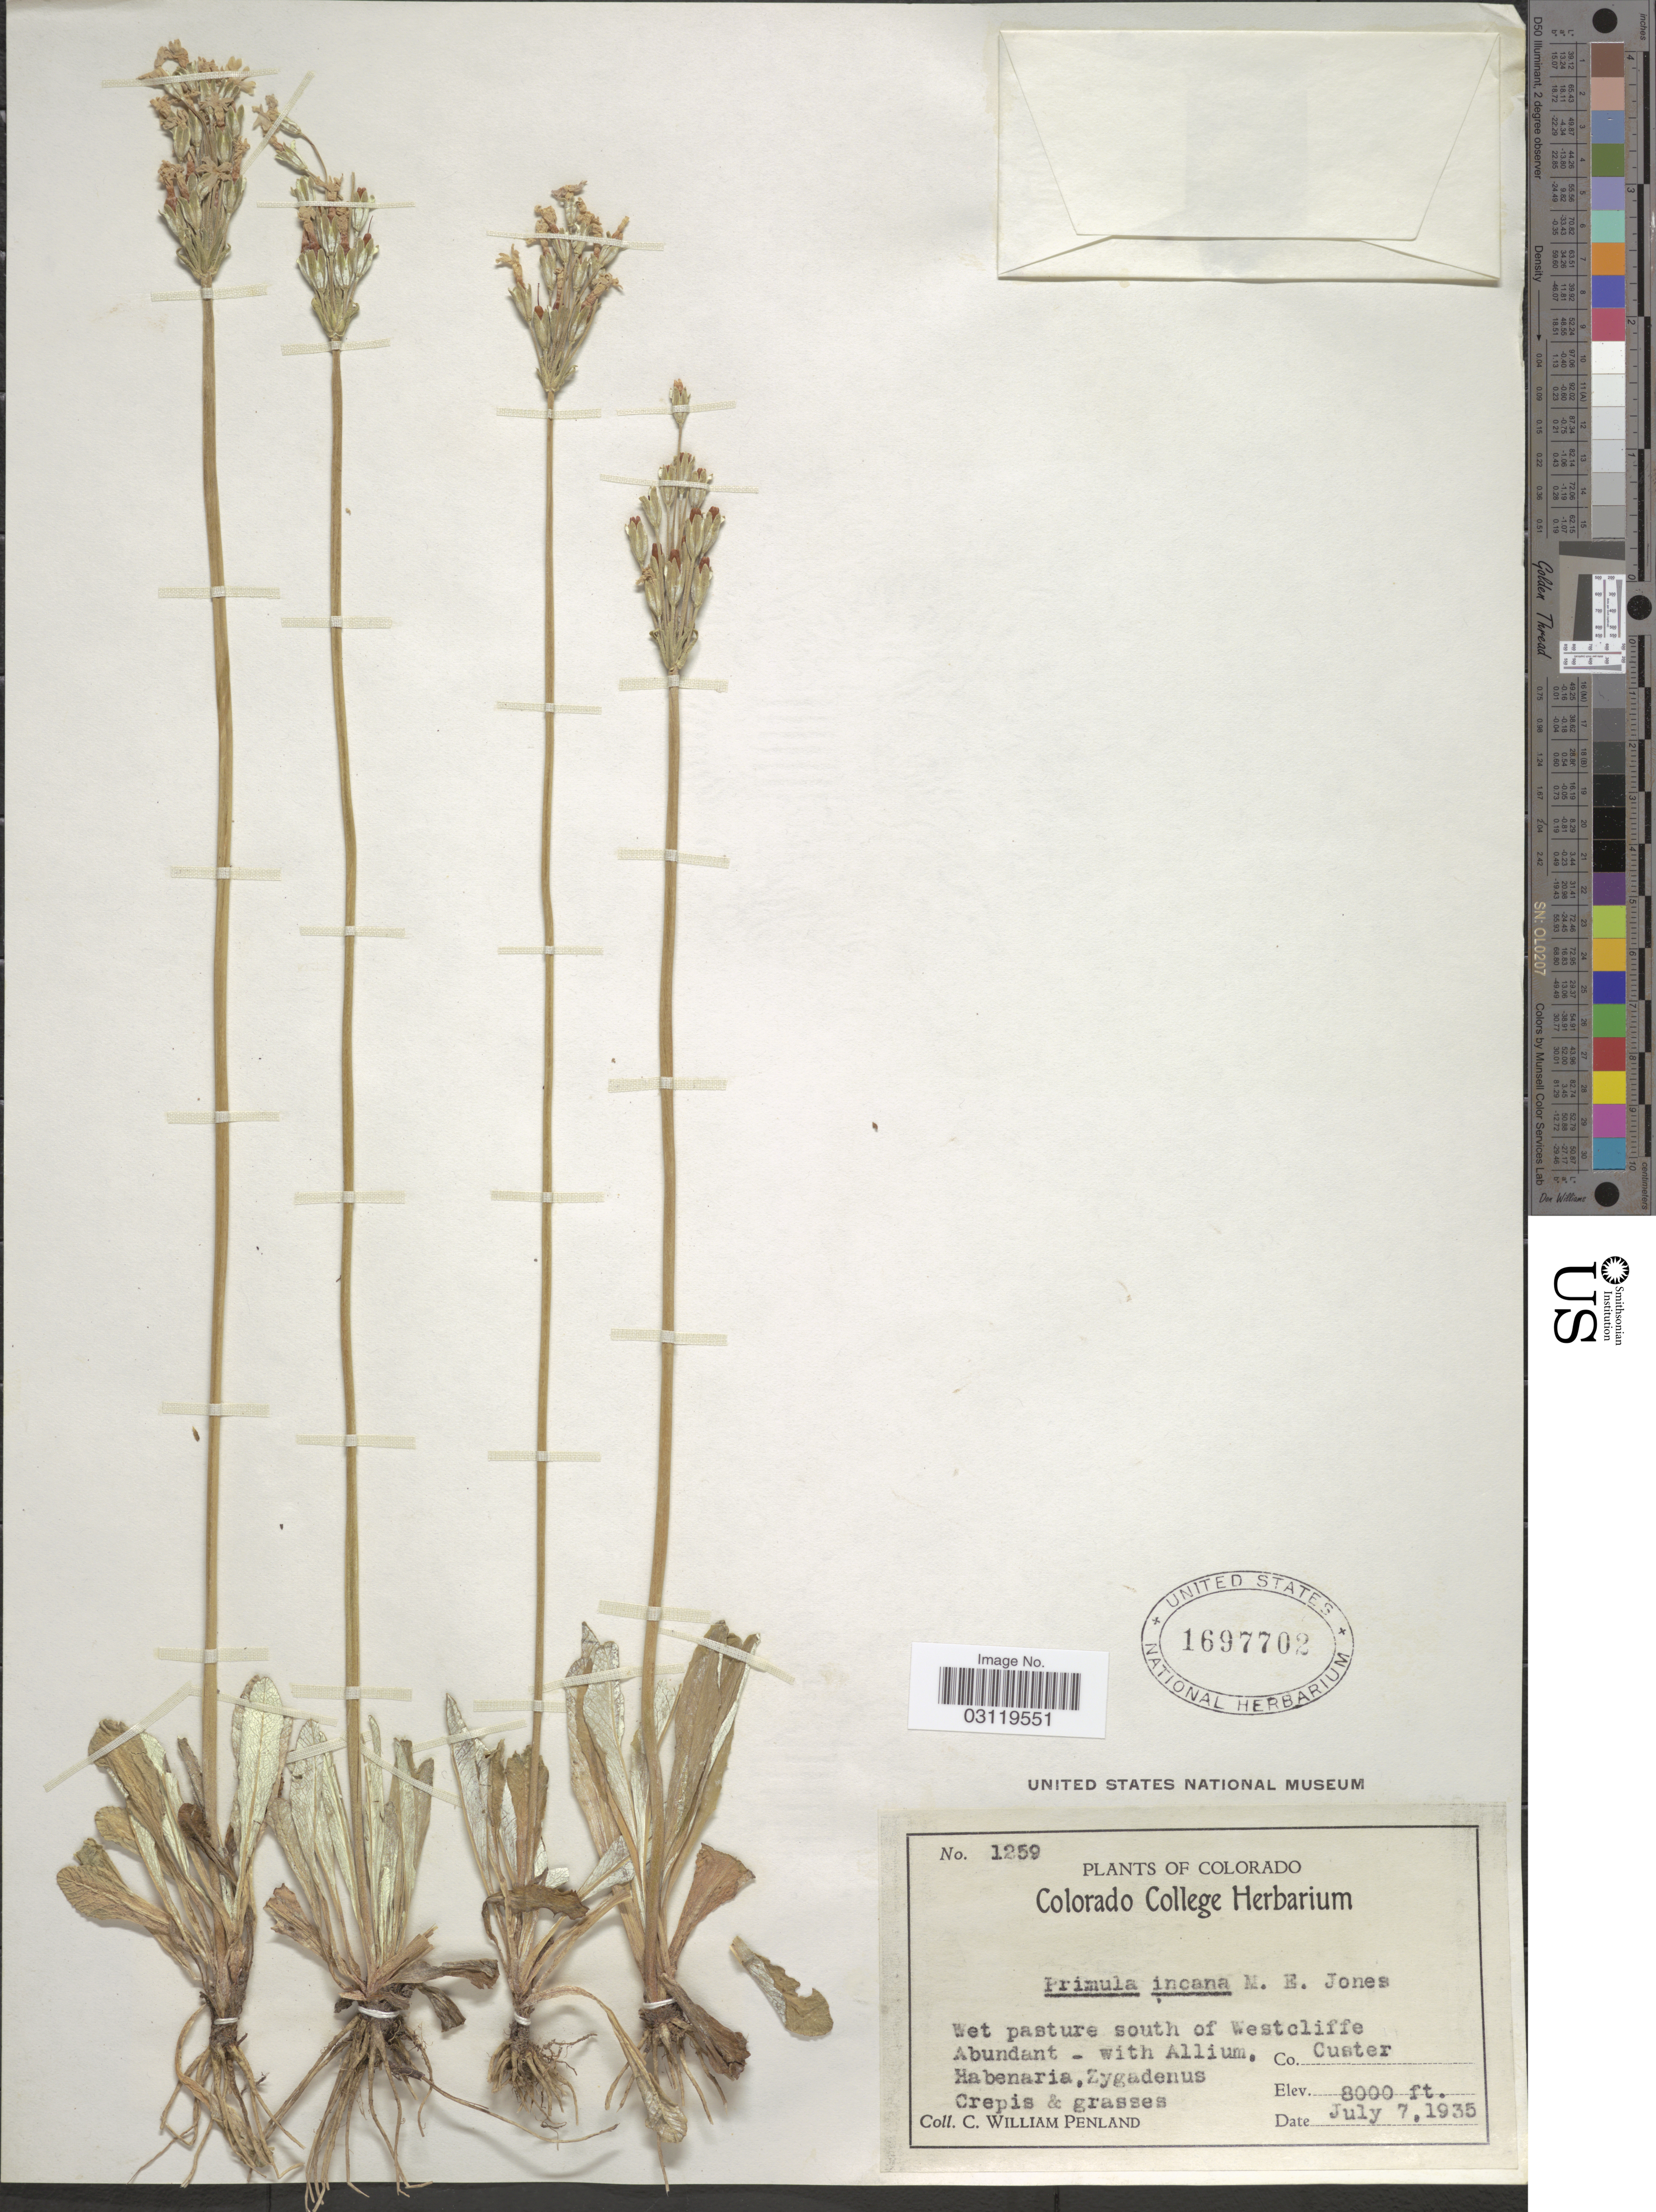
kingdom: Plantae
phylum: Tracheophyta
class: Magnoliopsida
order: Ericales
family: Primulaceae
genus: Primula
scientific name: Primula incana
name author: M.E. Jones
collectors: C. W. Penland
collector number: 1259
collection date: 1935-07-07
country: United States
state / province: Colorado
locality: Wet pasture south of Westcliffe, Co. Custer.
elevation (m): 2438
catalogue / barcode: US 1697702